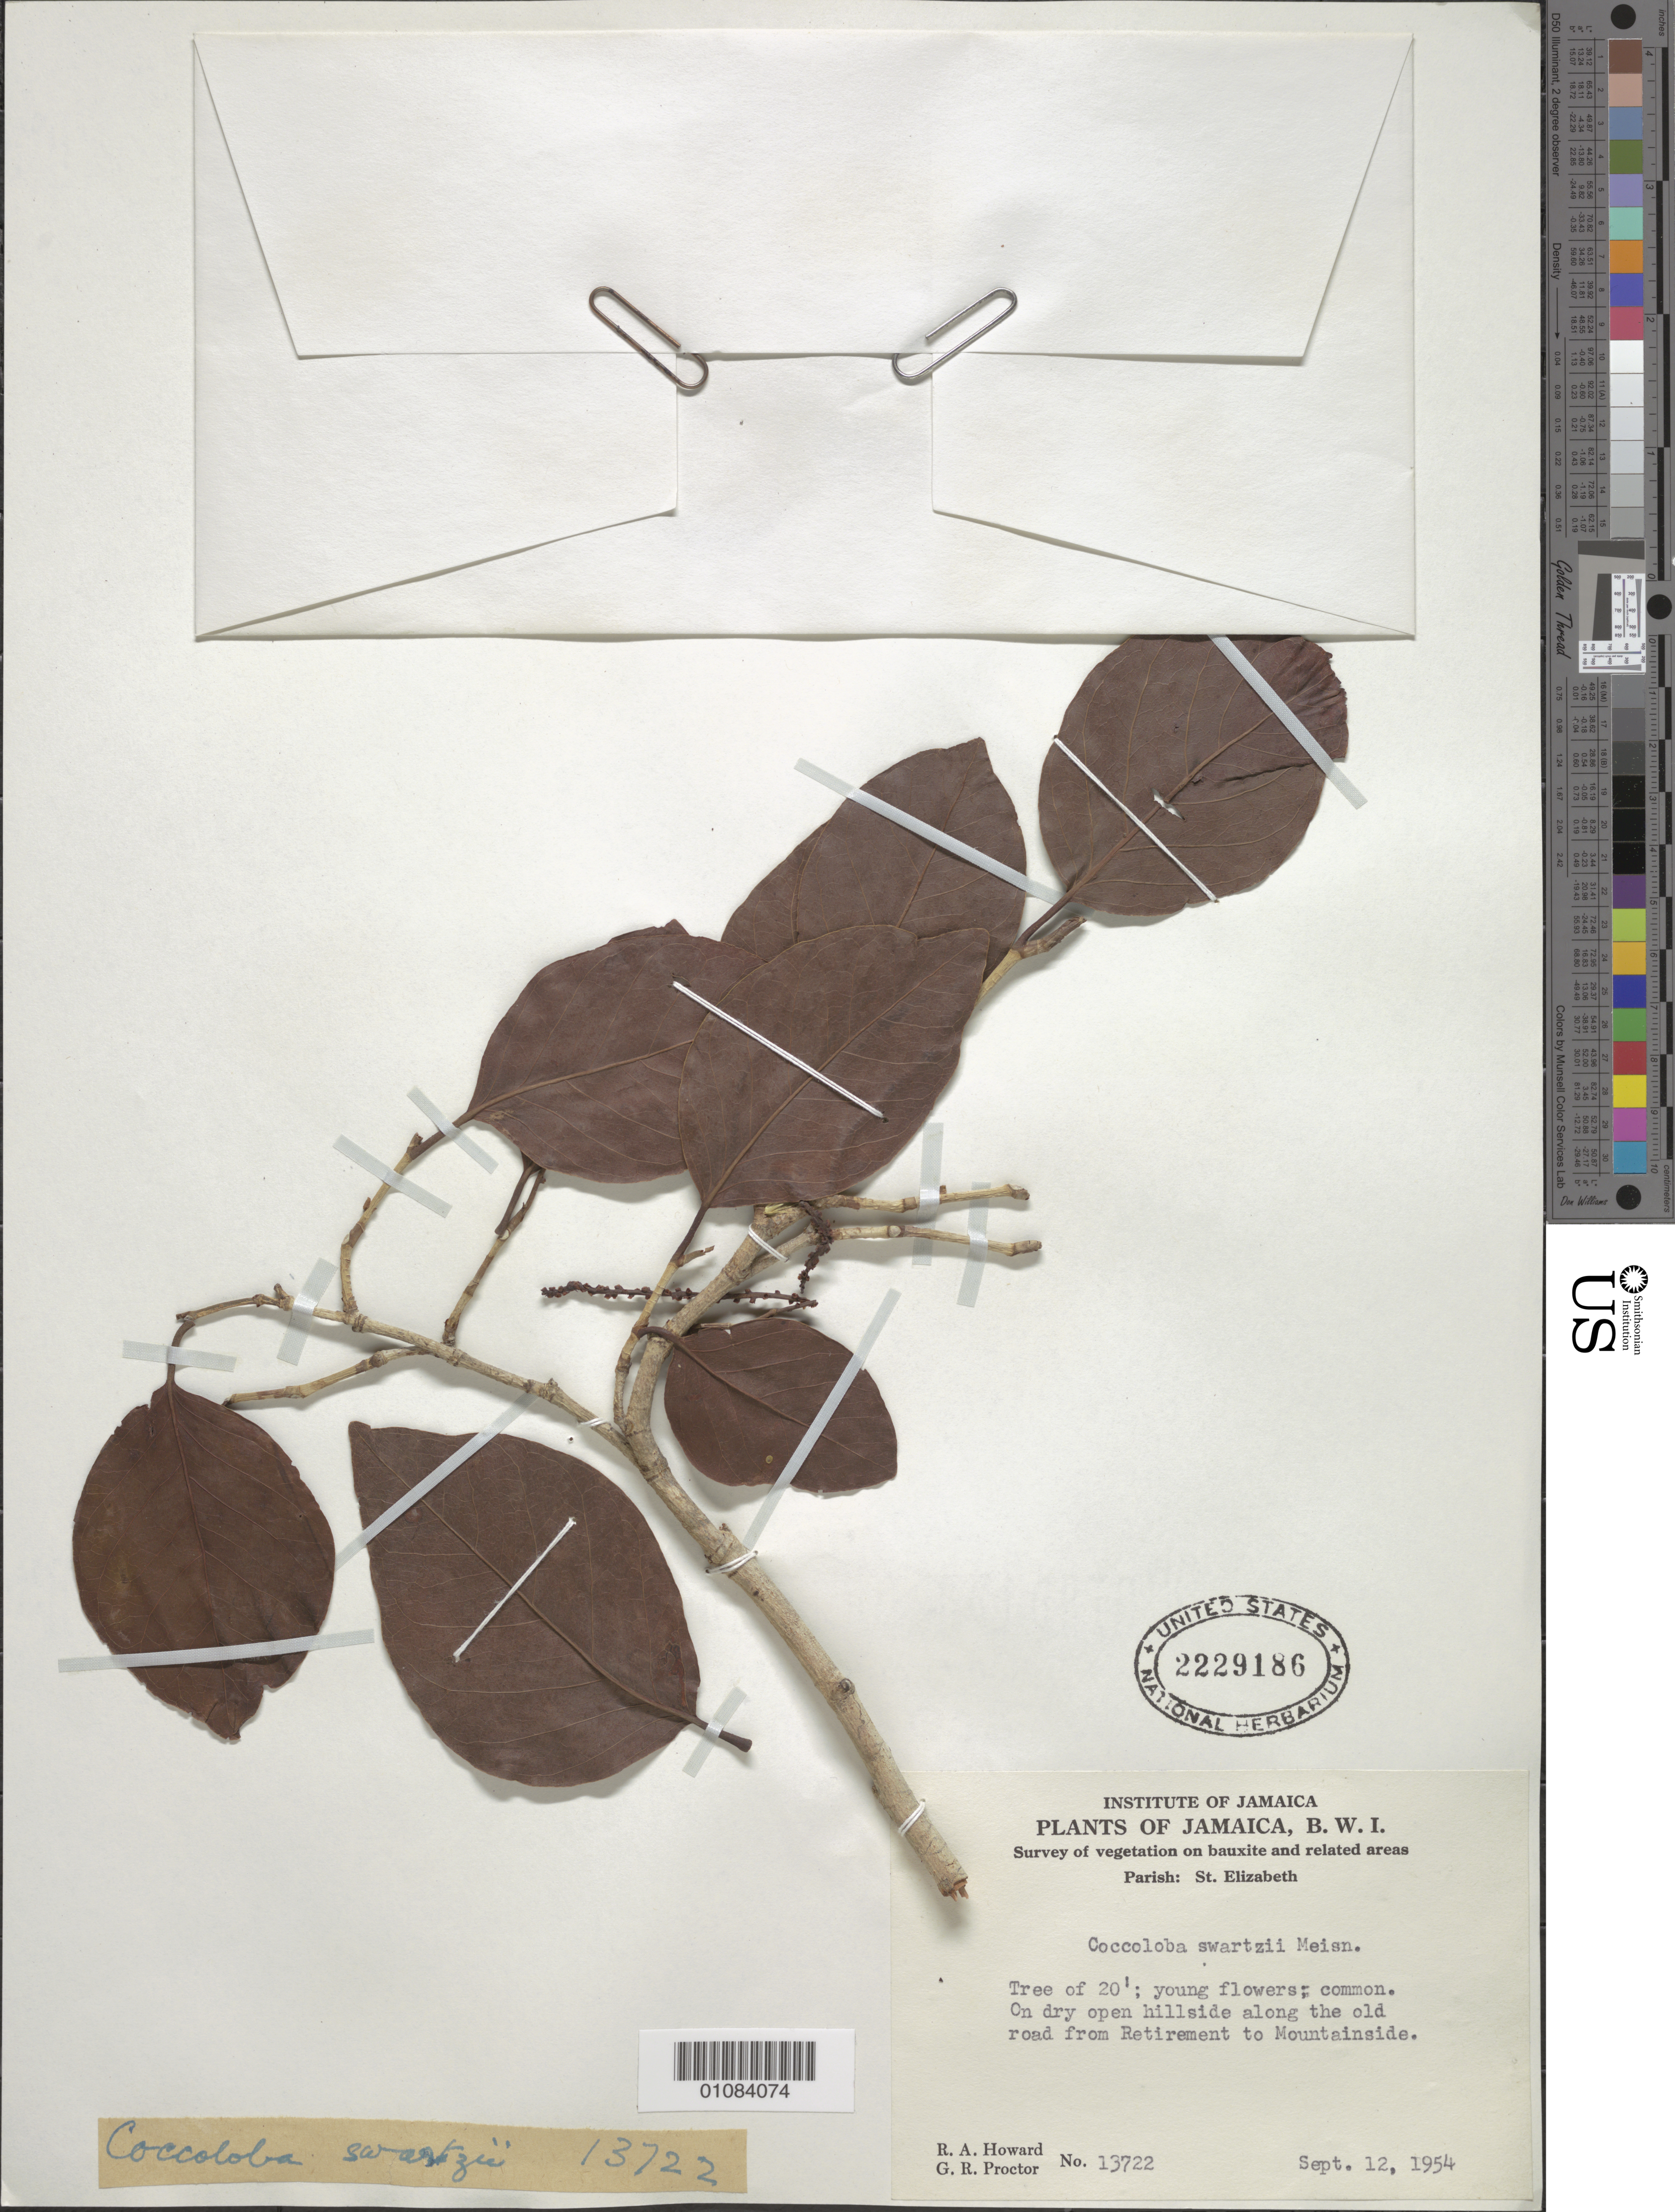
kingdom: Plantae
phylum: Tracheophyta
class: Magnoliopsida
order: Caryophyllales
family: Polygonaceae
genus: Coccoloba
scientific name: Coccoloba swartzii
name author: Meisn.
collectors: R. A. Howard & G. R. Proctor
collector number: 13722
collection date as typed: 12 Sep 1954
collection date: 1954-09-12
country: Jamaica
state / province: Saint Elizabeth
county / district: Retirement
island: Jamaica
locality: Along the old road from Retirement to Mountainside.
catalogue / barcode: US 2229186